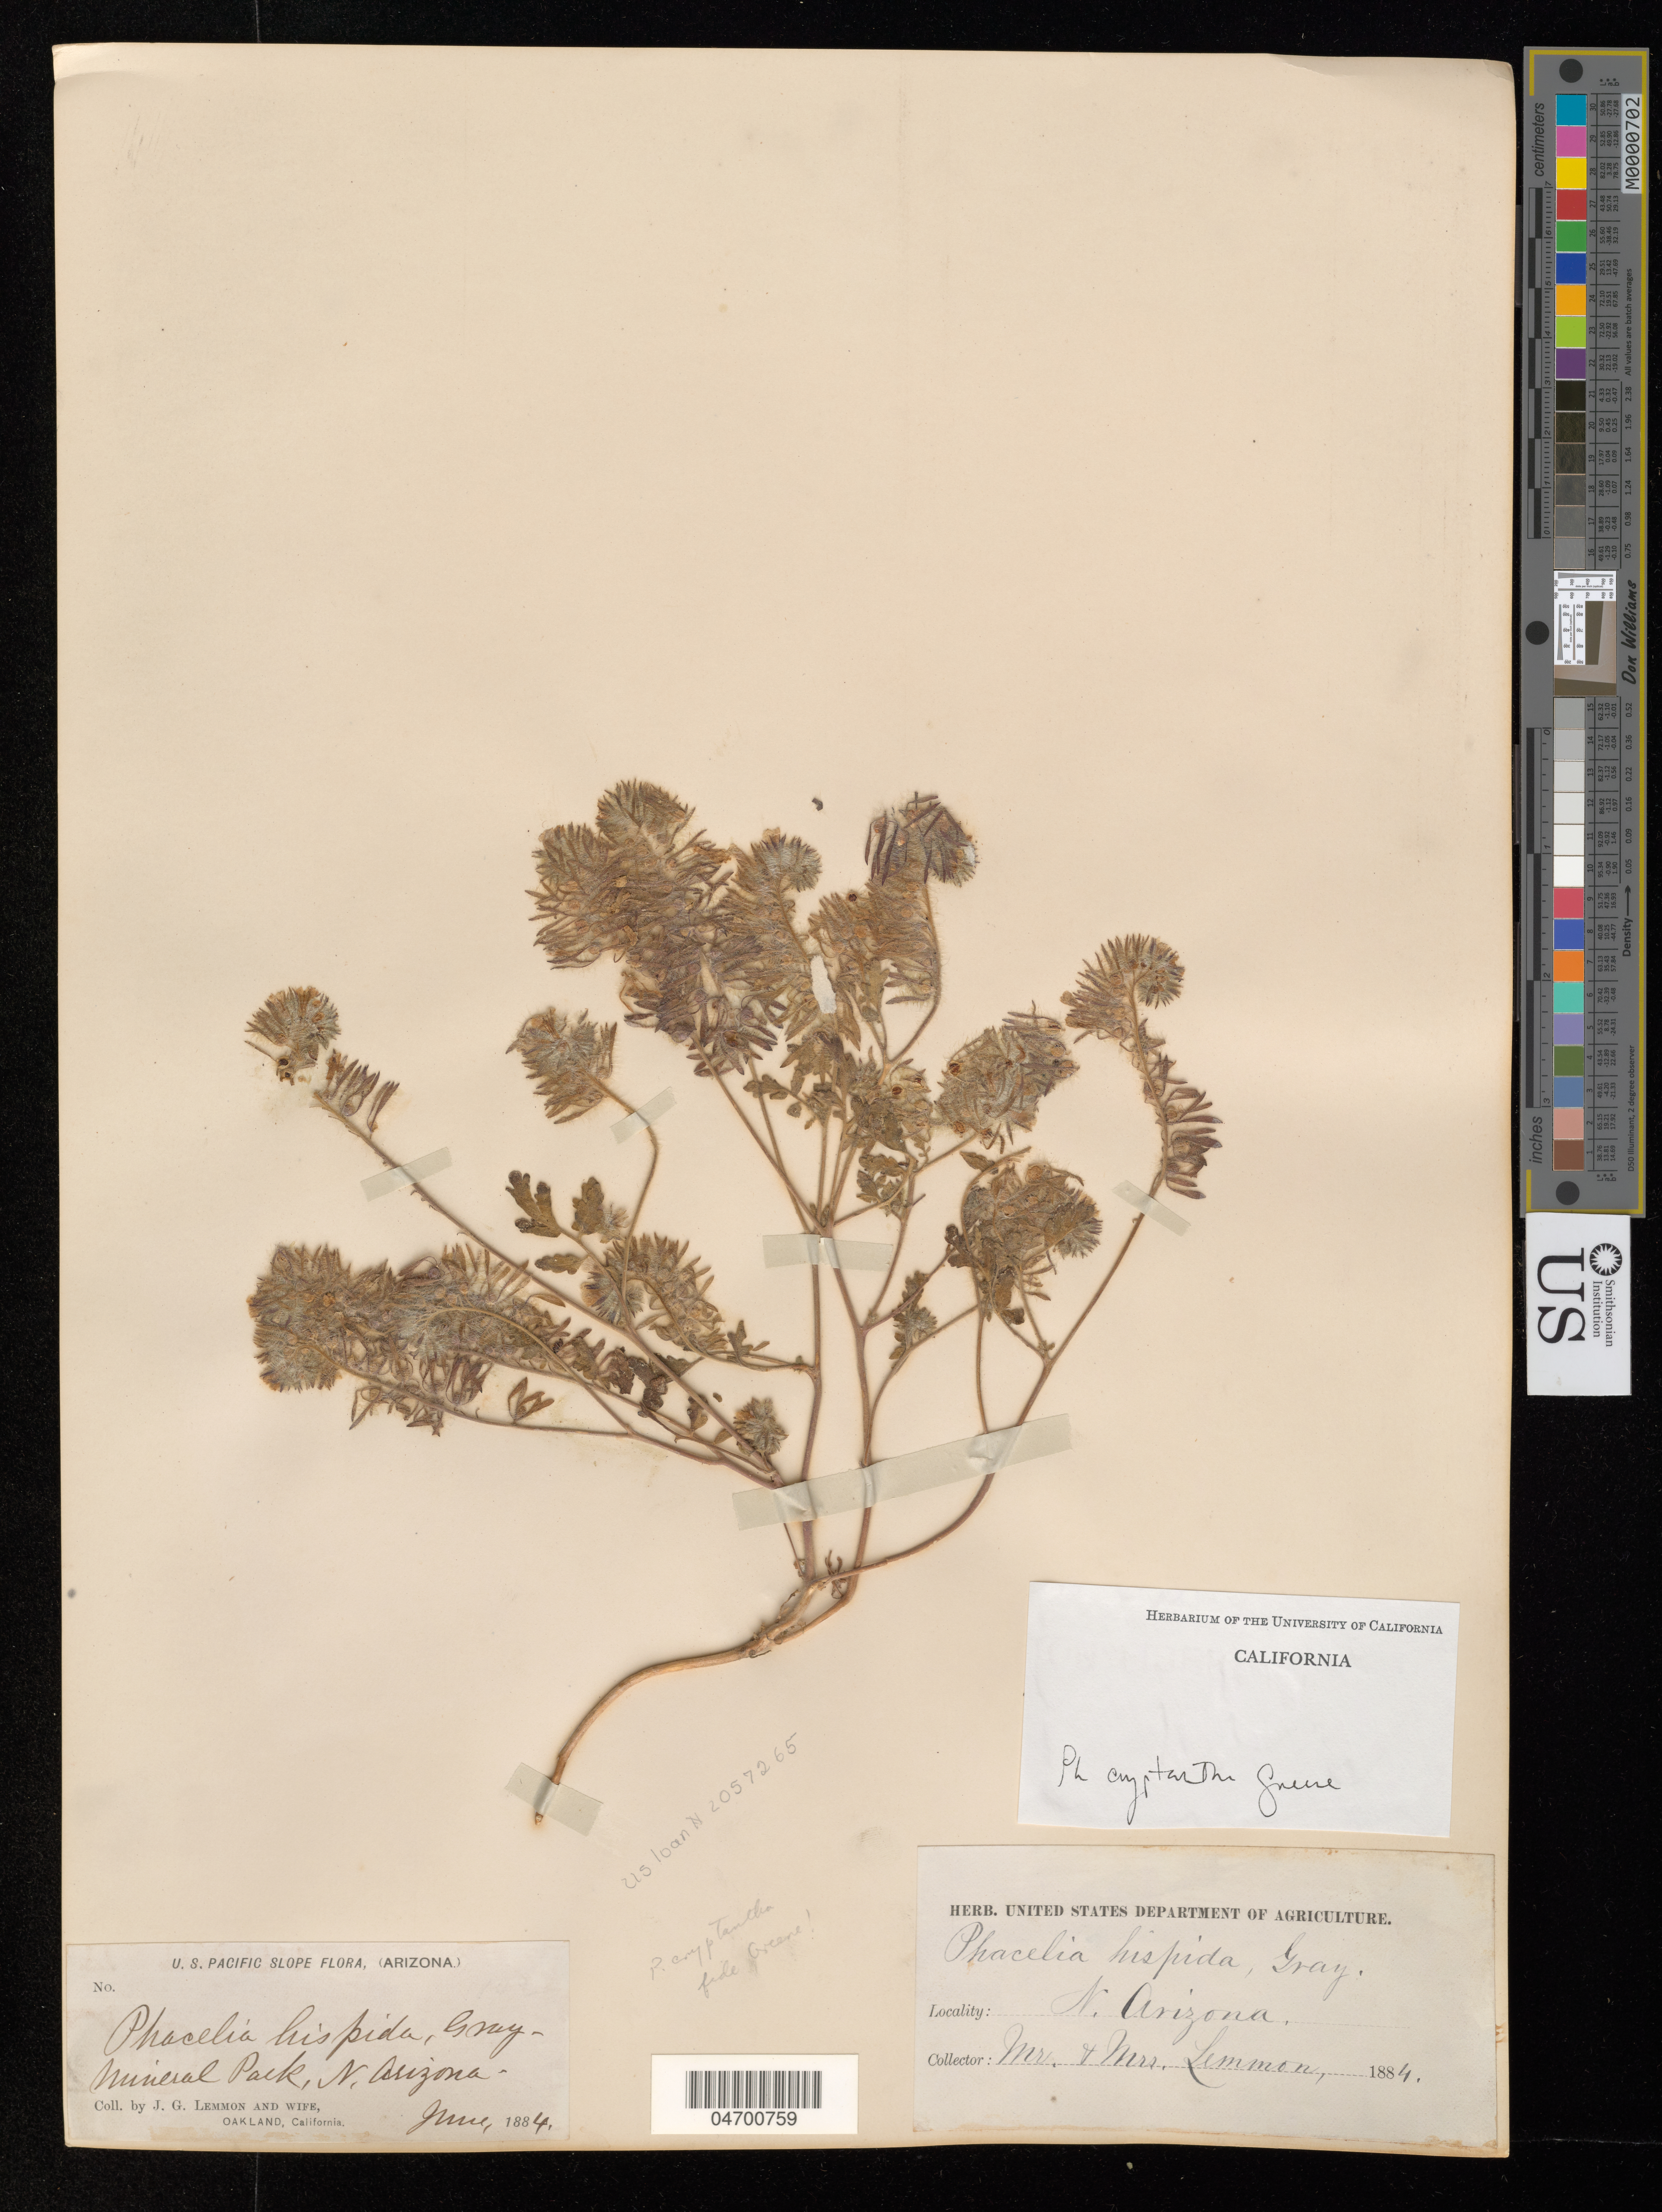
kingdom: Plantae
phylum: Tracheophyta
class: Magnoliopsida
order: Boraginales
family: Hydrophyllaceae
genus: Phacelia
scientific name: Phacelia cryptantha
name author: Greene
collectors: J. G. Lemmon & J. Lemmon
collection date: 1884-06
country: United States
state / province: Arizona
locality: U. S. Pacifix Slope. Mineral Park, N. Arizona.